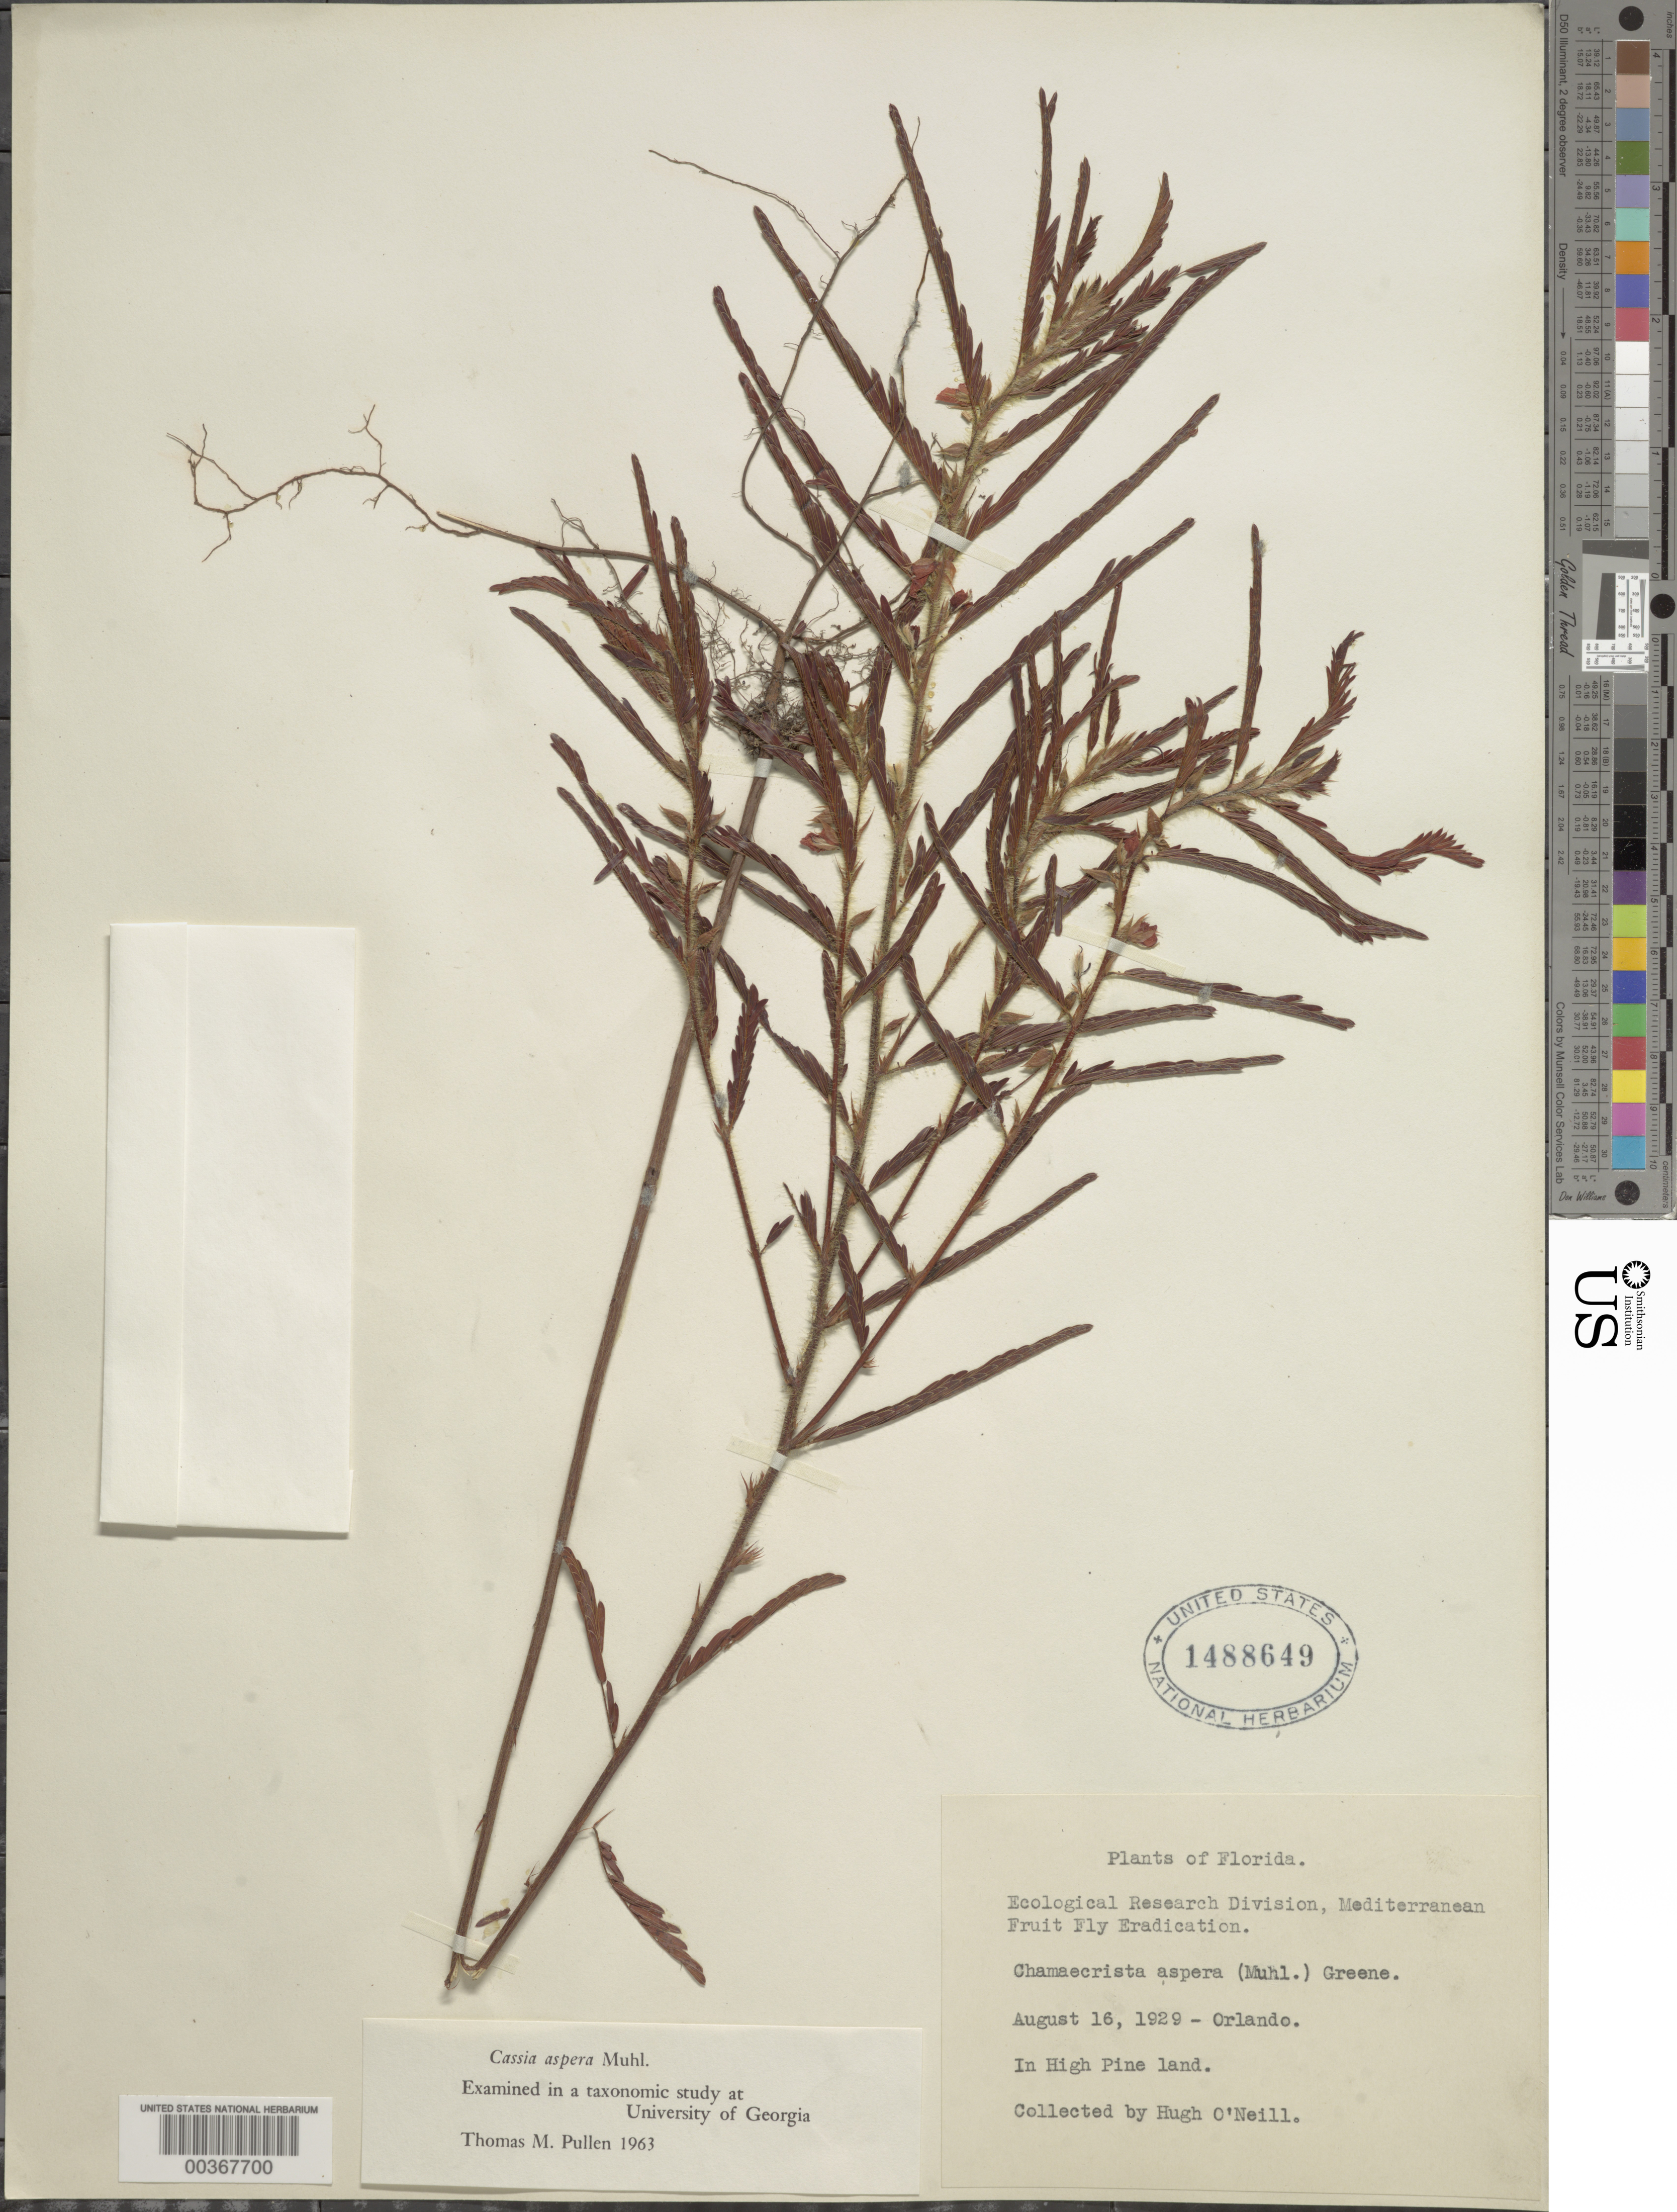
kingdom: Plantae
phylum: Tracheophyta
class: Magnoliopsida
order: Fabales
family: Fabaceae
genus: Chamaecrista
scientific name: Chamaecrista fasciculata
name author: (Michx.) Greene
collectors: H. O'Neill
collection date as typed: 16 Aug 1929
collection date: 1929-08-16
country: United States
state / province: Florida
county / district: Orange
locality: Orlando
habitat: In high pine land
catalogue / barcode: US 1488649